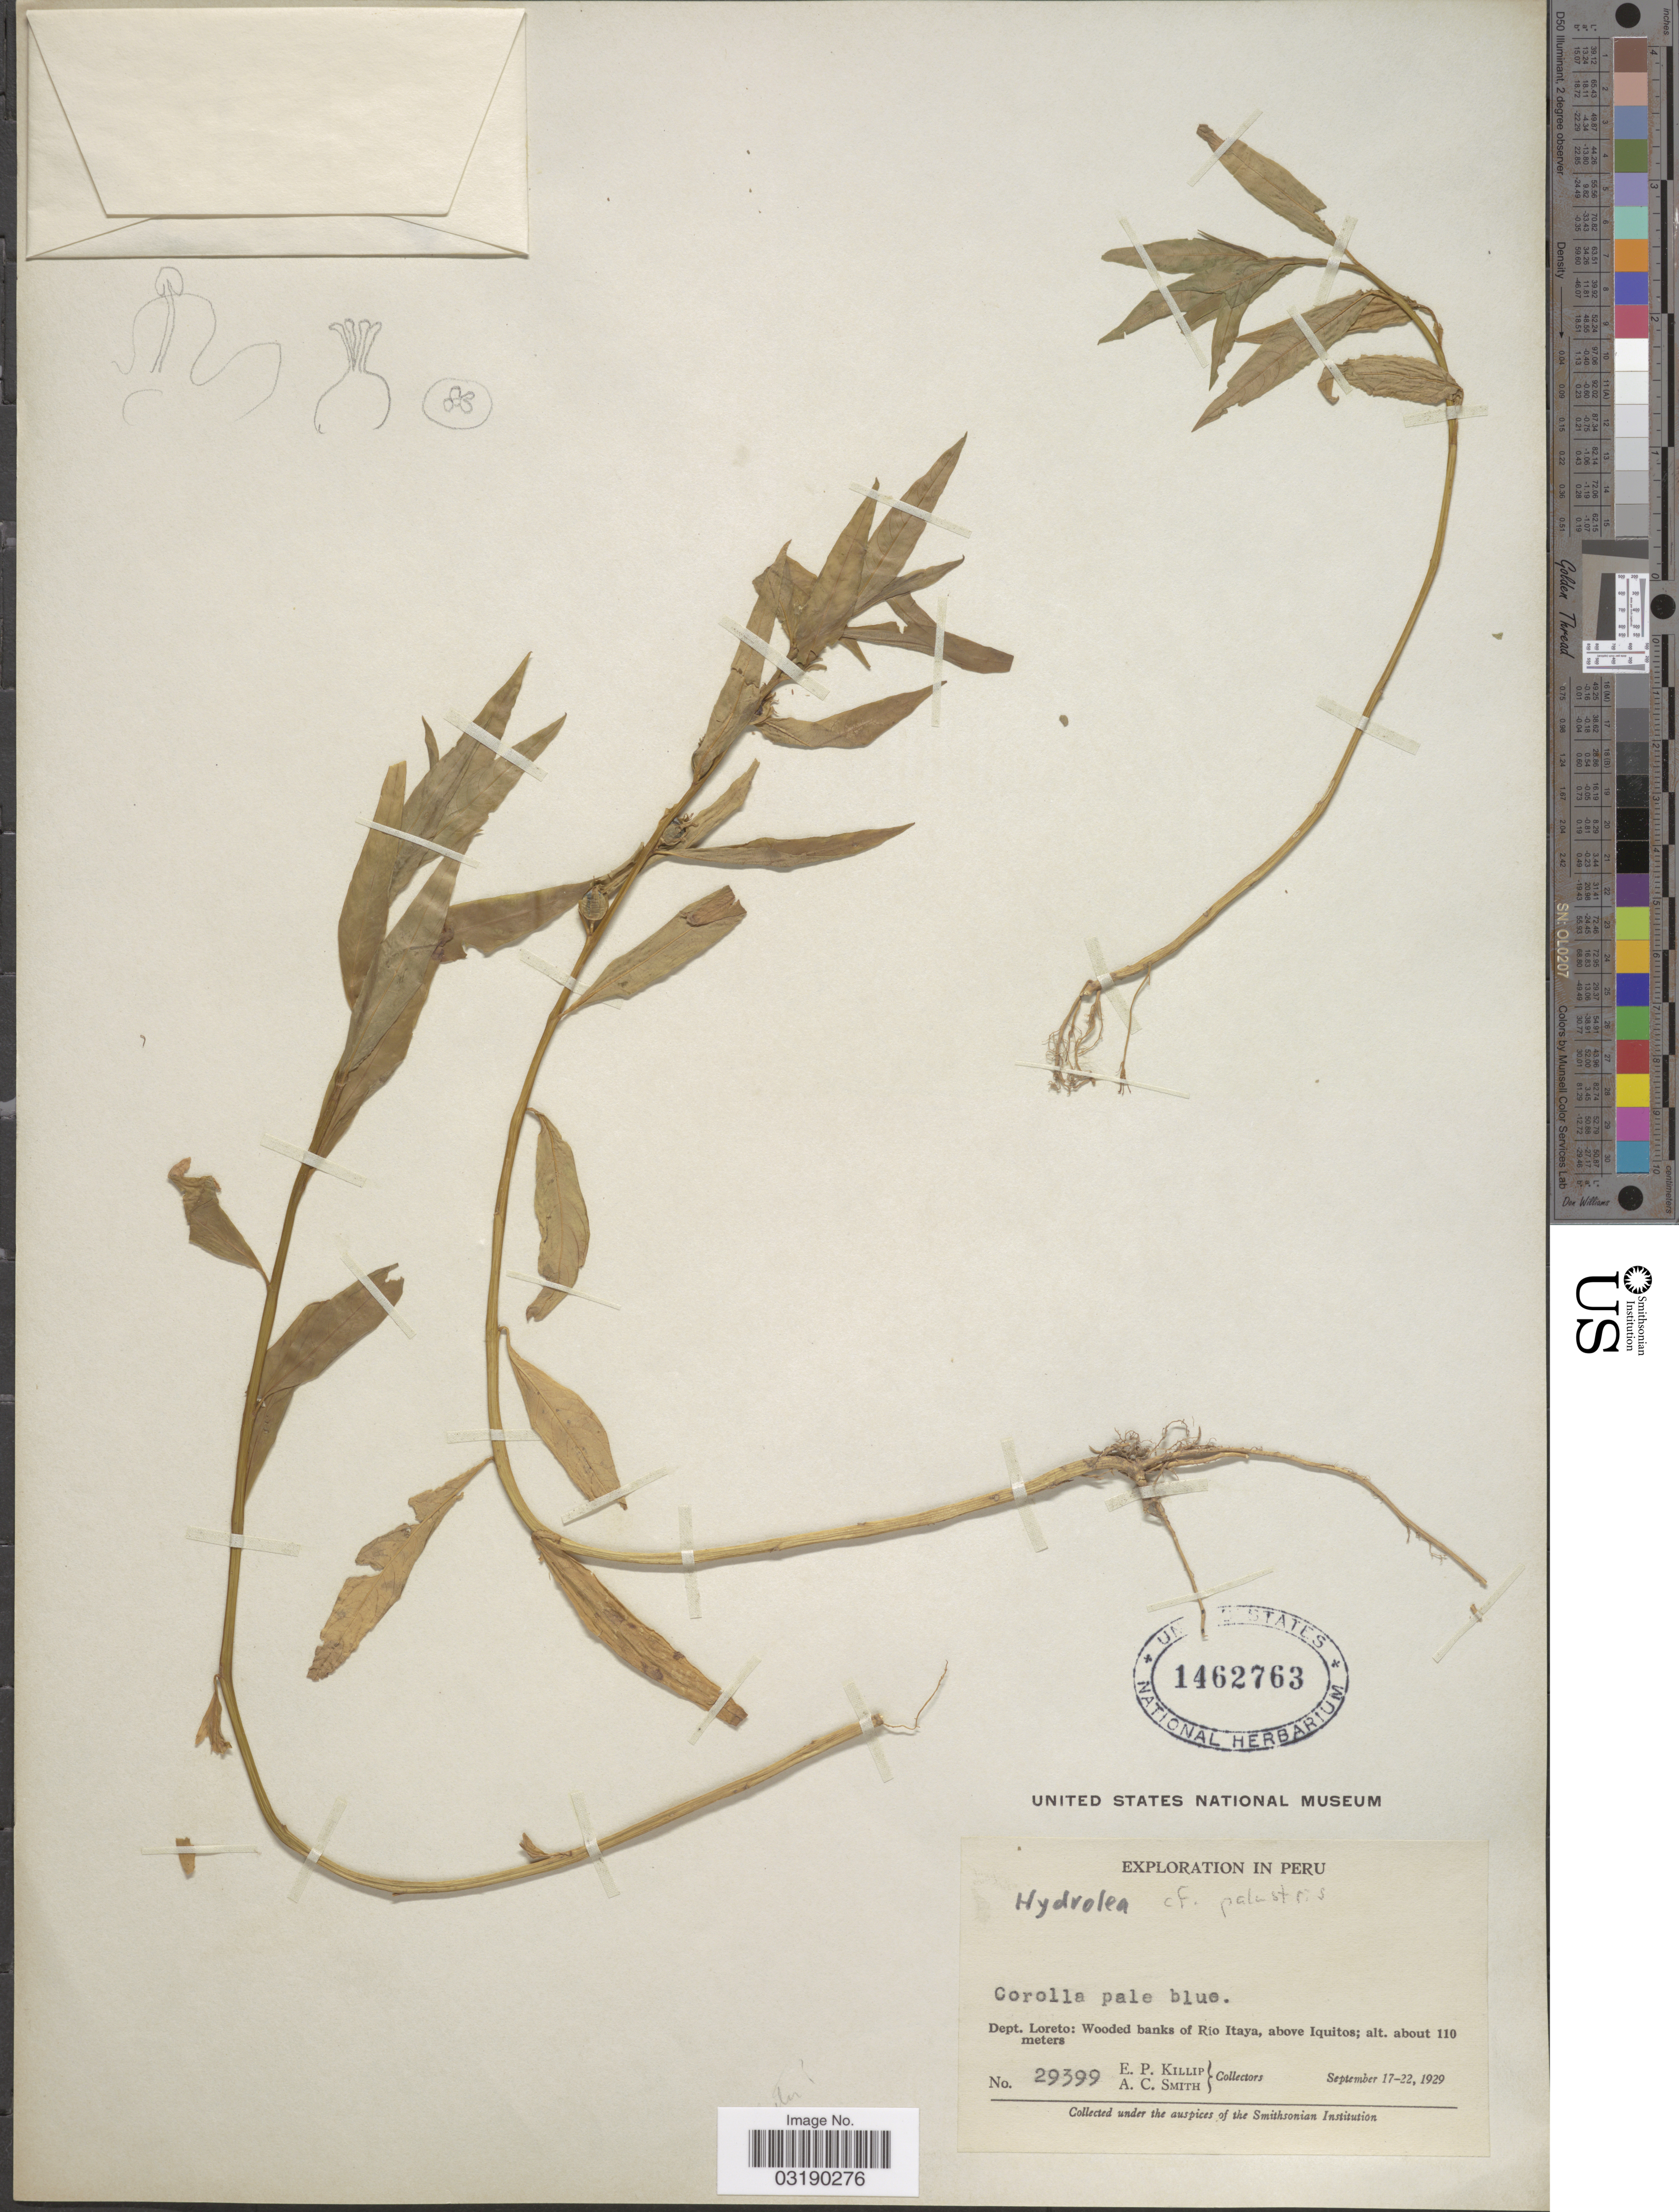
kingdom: Plantae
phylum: Tracheophyta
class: Magnoliopsida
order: Solanales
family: Hydroleaceae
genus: Hydrolea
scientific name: Hydrolea palustris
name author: (Aubl.) Raeusch.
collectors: E. P. Killip & A. C. Smith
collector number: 29399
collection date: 1929-09-17/1929-09-22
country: Peru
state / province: Loreto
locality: Dept. Loreto: Wooded banks of Río Itaya, above Iquitos.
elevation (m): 110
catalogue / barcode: US 1462763